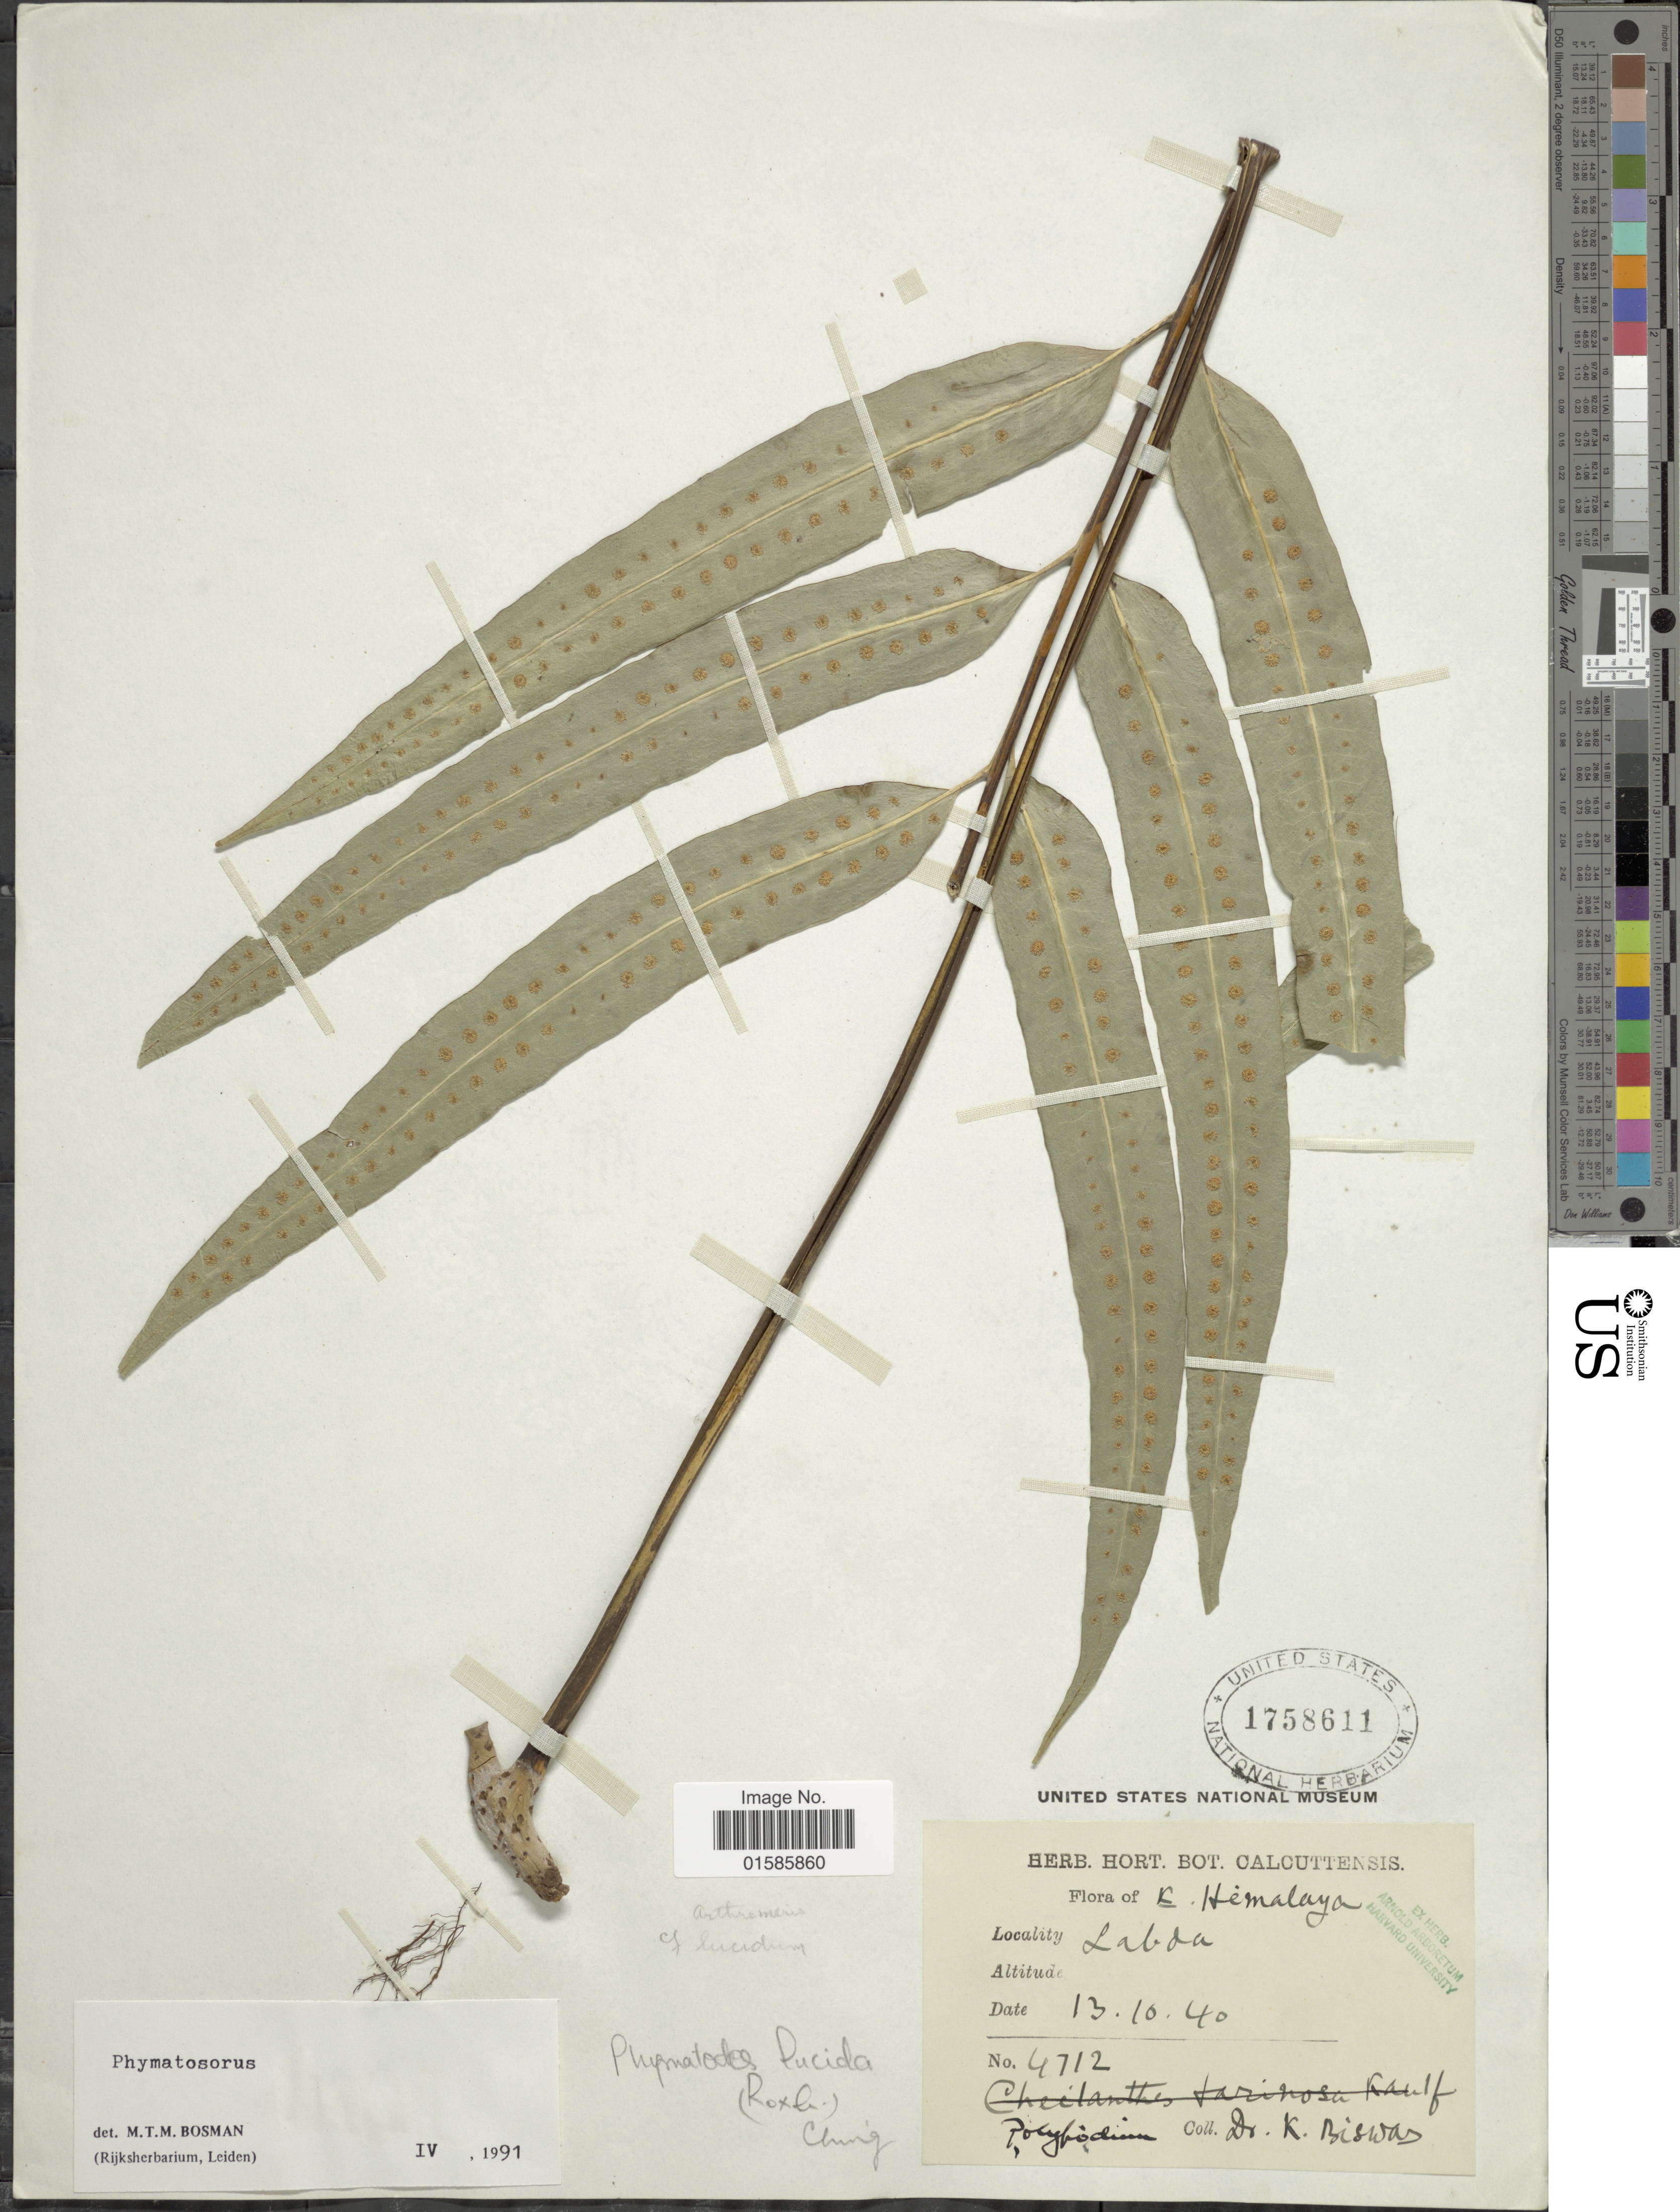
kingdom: Plantae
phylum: Tracheophyta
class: Polypodiopsida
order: Polypodiales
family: Polypodiaceae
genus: Microsorum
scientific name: Microsorum lucidum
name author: (Roxb. ex Griff.) Copel.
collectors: K. Biswar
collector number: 4712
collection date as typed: Transcribed d/m/y: 13/10/40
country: India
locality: K. Himalaya, Labda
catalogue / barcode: US 1758611